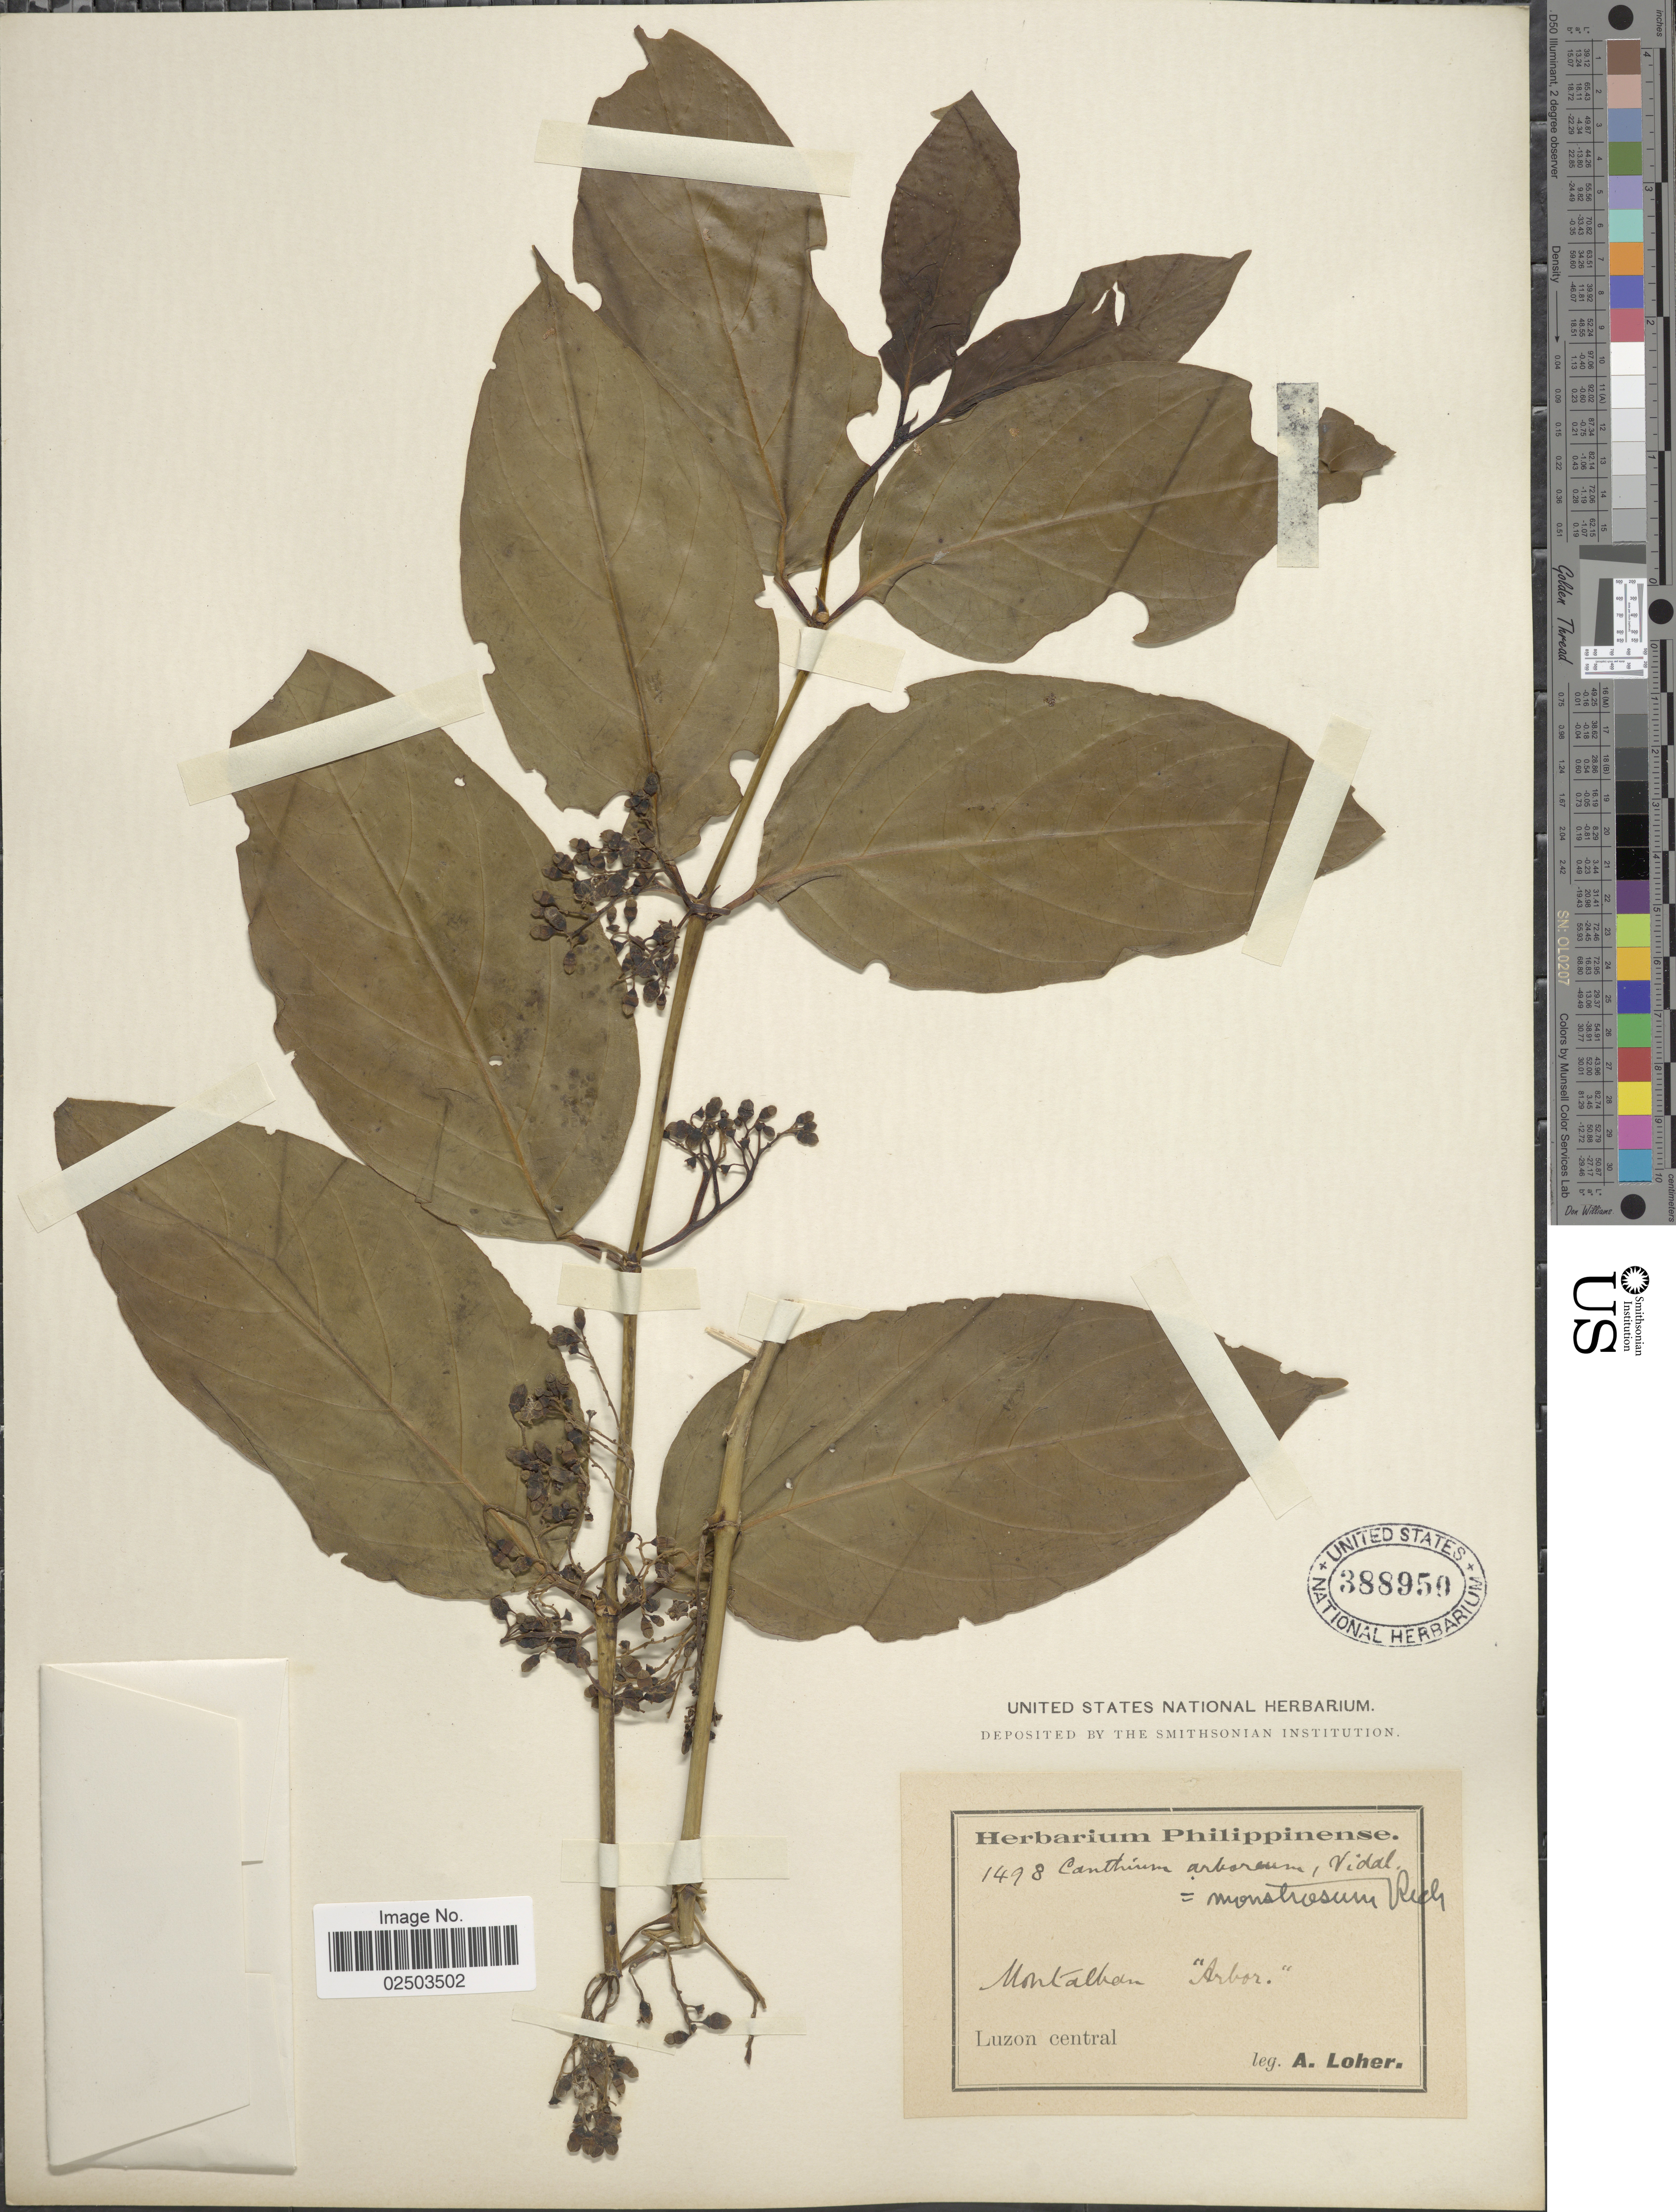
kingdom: Plantae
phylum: Tracheophyta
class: Magnoliopsida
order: Gentianales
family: Rubiaceae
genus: Canthium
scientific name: Canthium monstrosum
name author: (A. Rich.) Merr.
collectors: A. Loher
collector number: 1498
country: Philippines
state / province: National Capital Region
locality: Montalban "Arbor", Luzon central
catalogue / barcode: US 388950